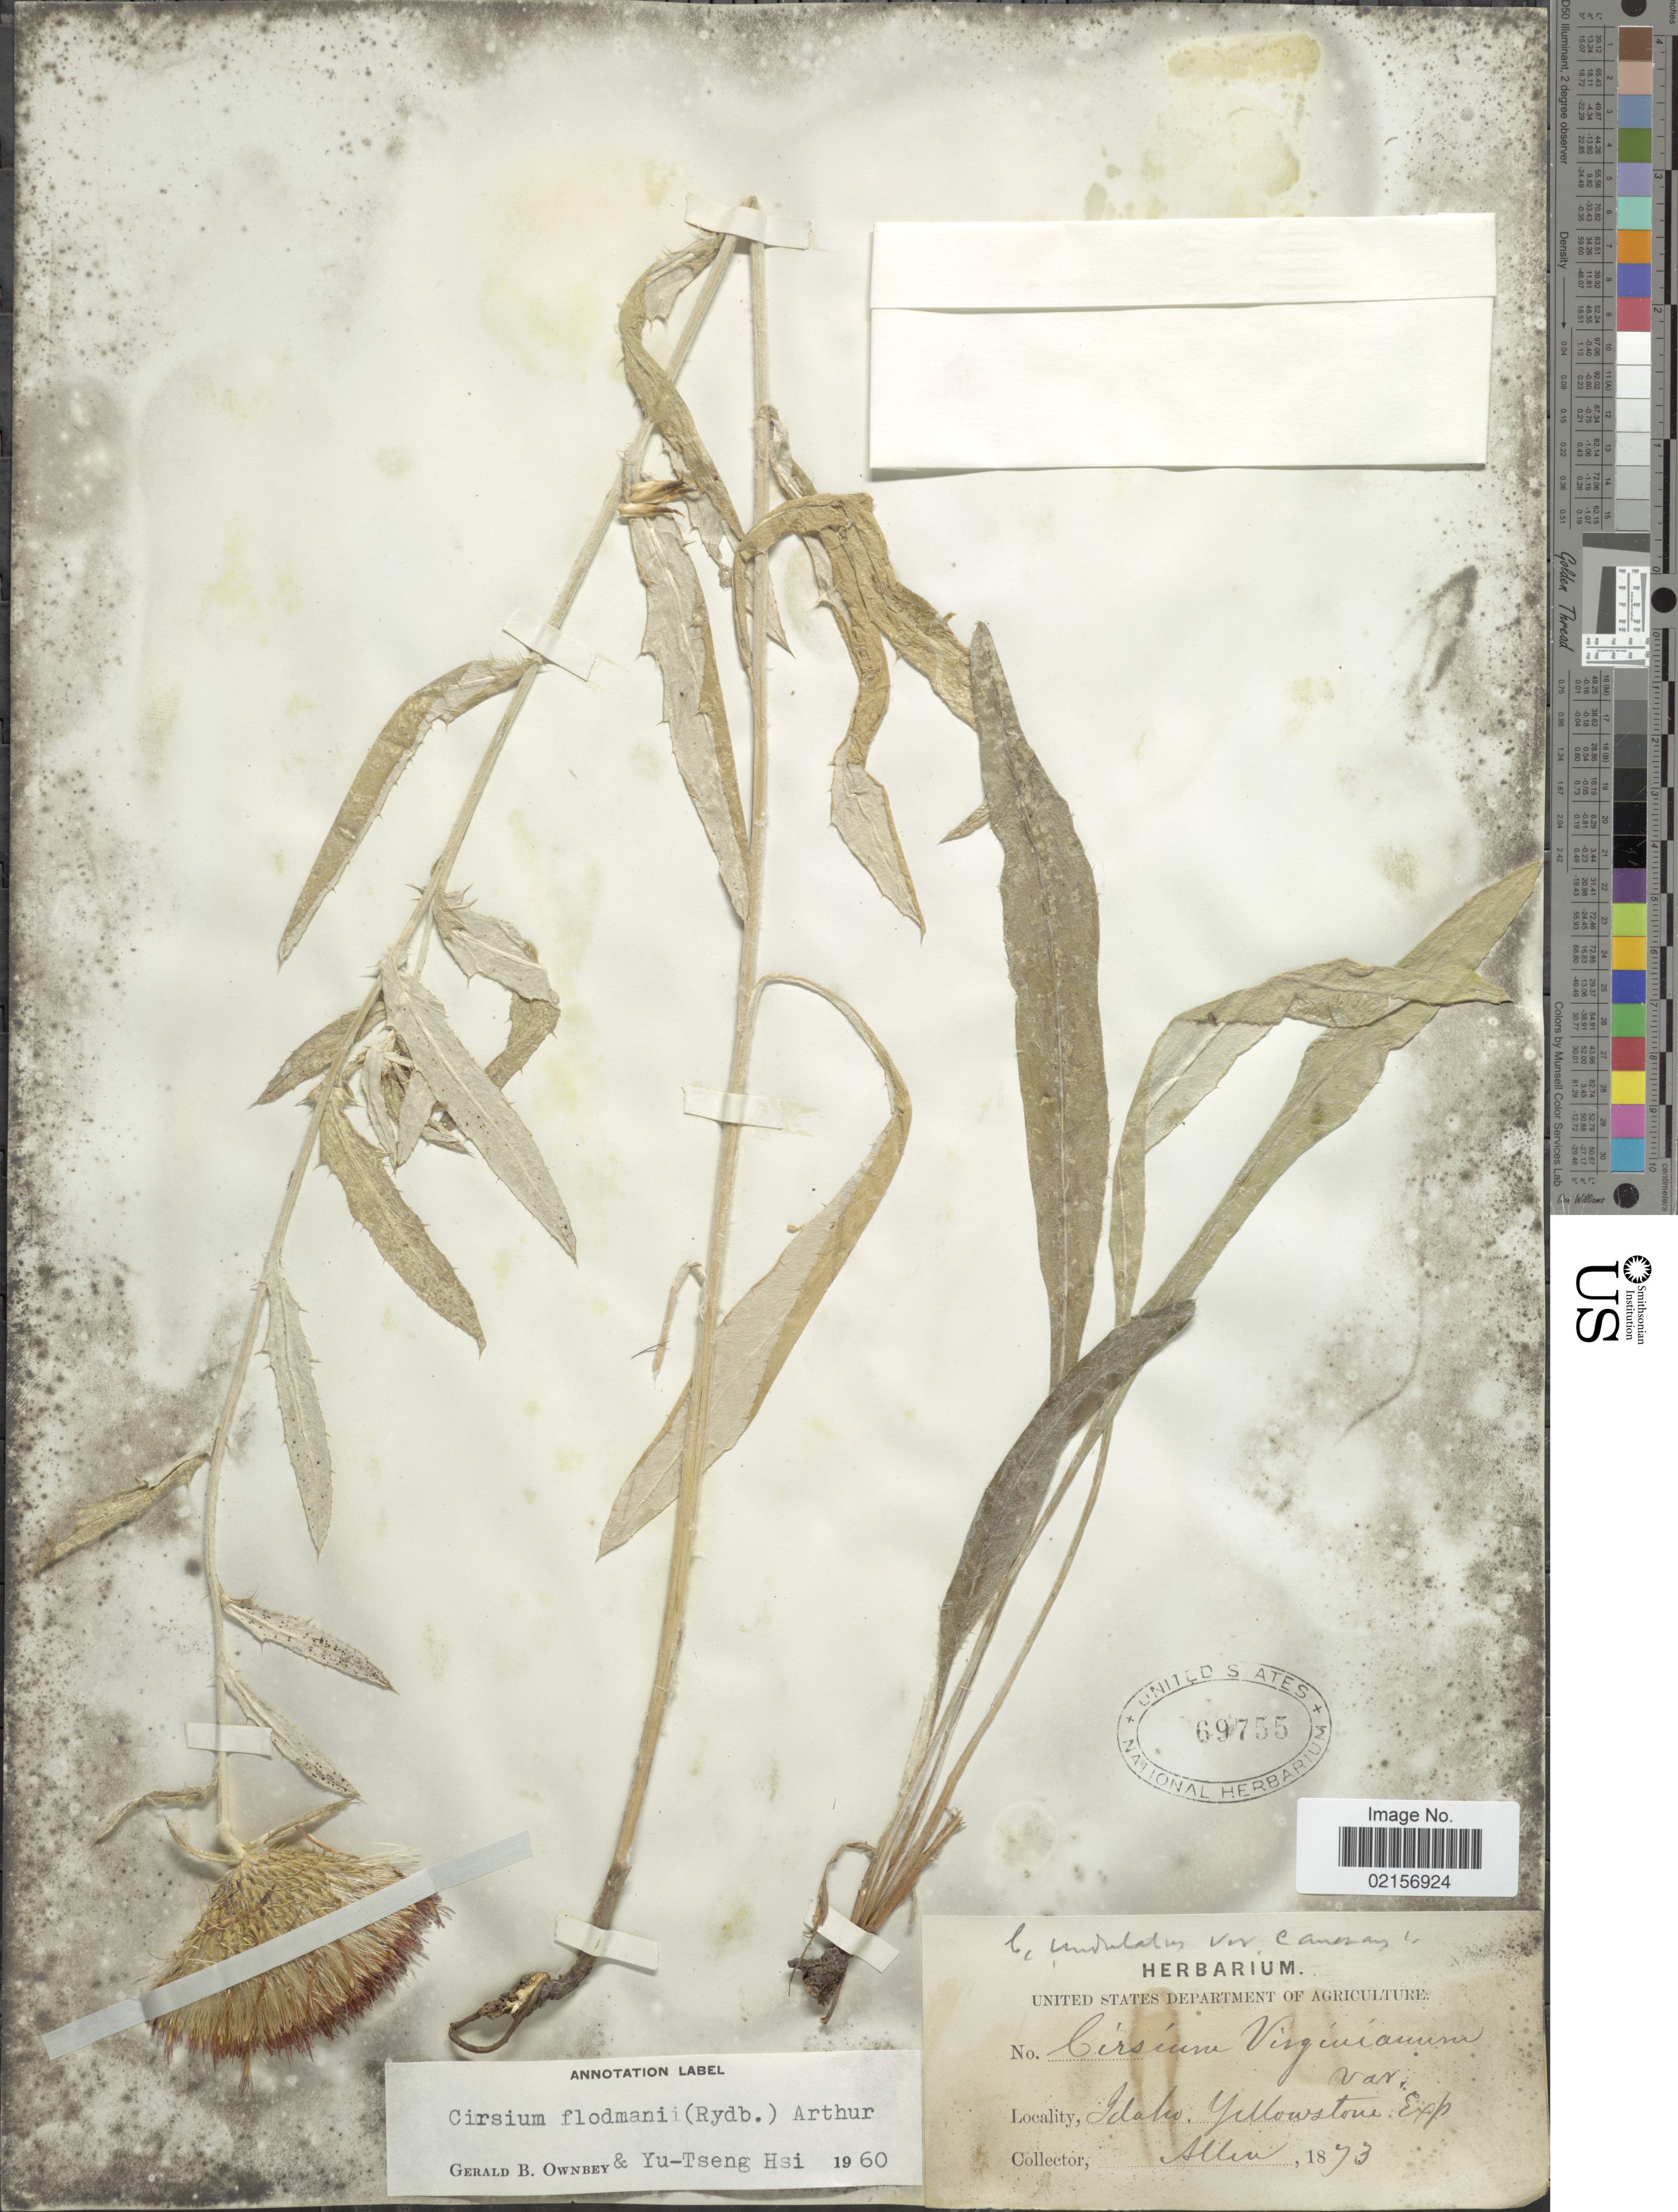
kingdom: Plantae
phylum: Tracheophyta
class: Magnoliopsida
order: Asterales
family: Asteraceae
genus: Cirsium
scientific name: Cirsium flodmanii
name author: (Rydb.) Arthur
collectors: -- Allen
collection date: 1873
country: United States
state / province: Idaho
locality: Yellowstone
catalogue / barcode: US 69755